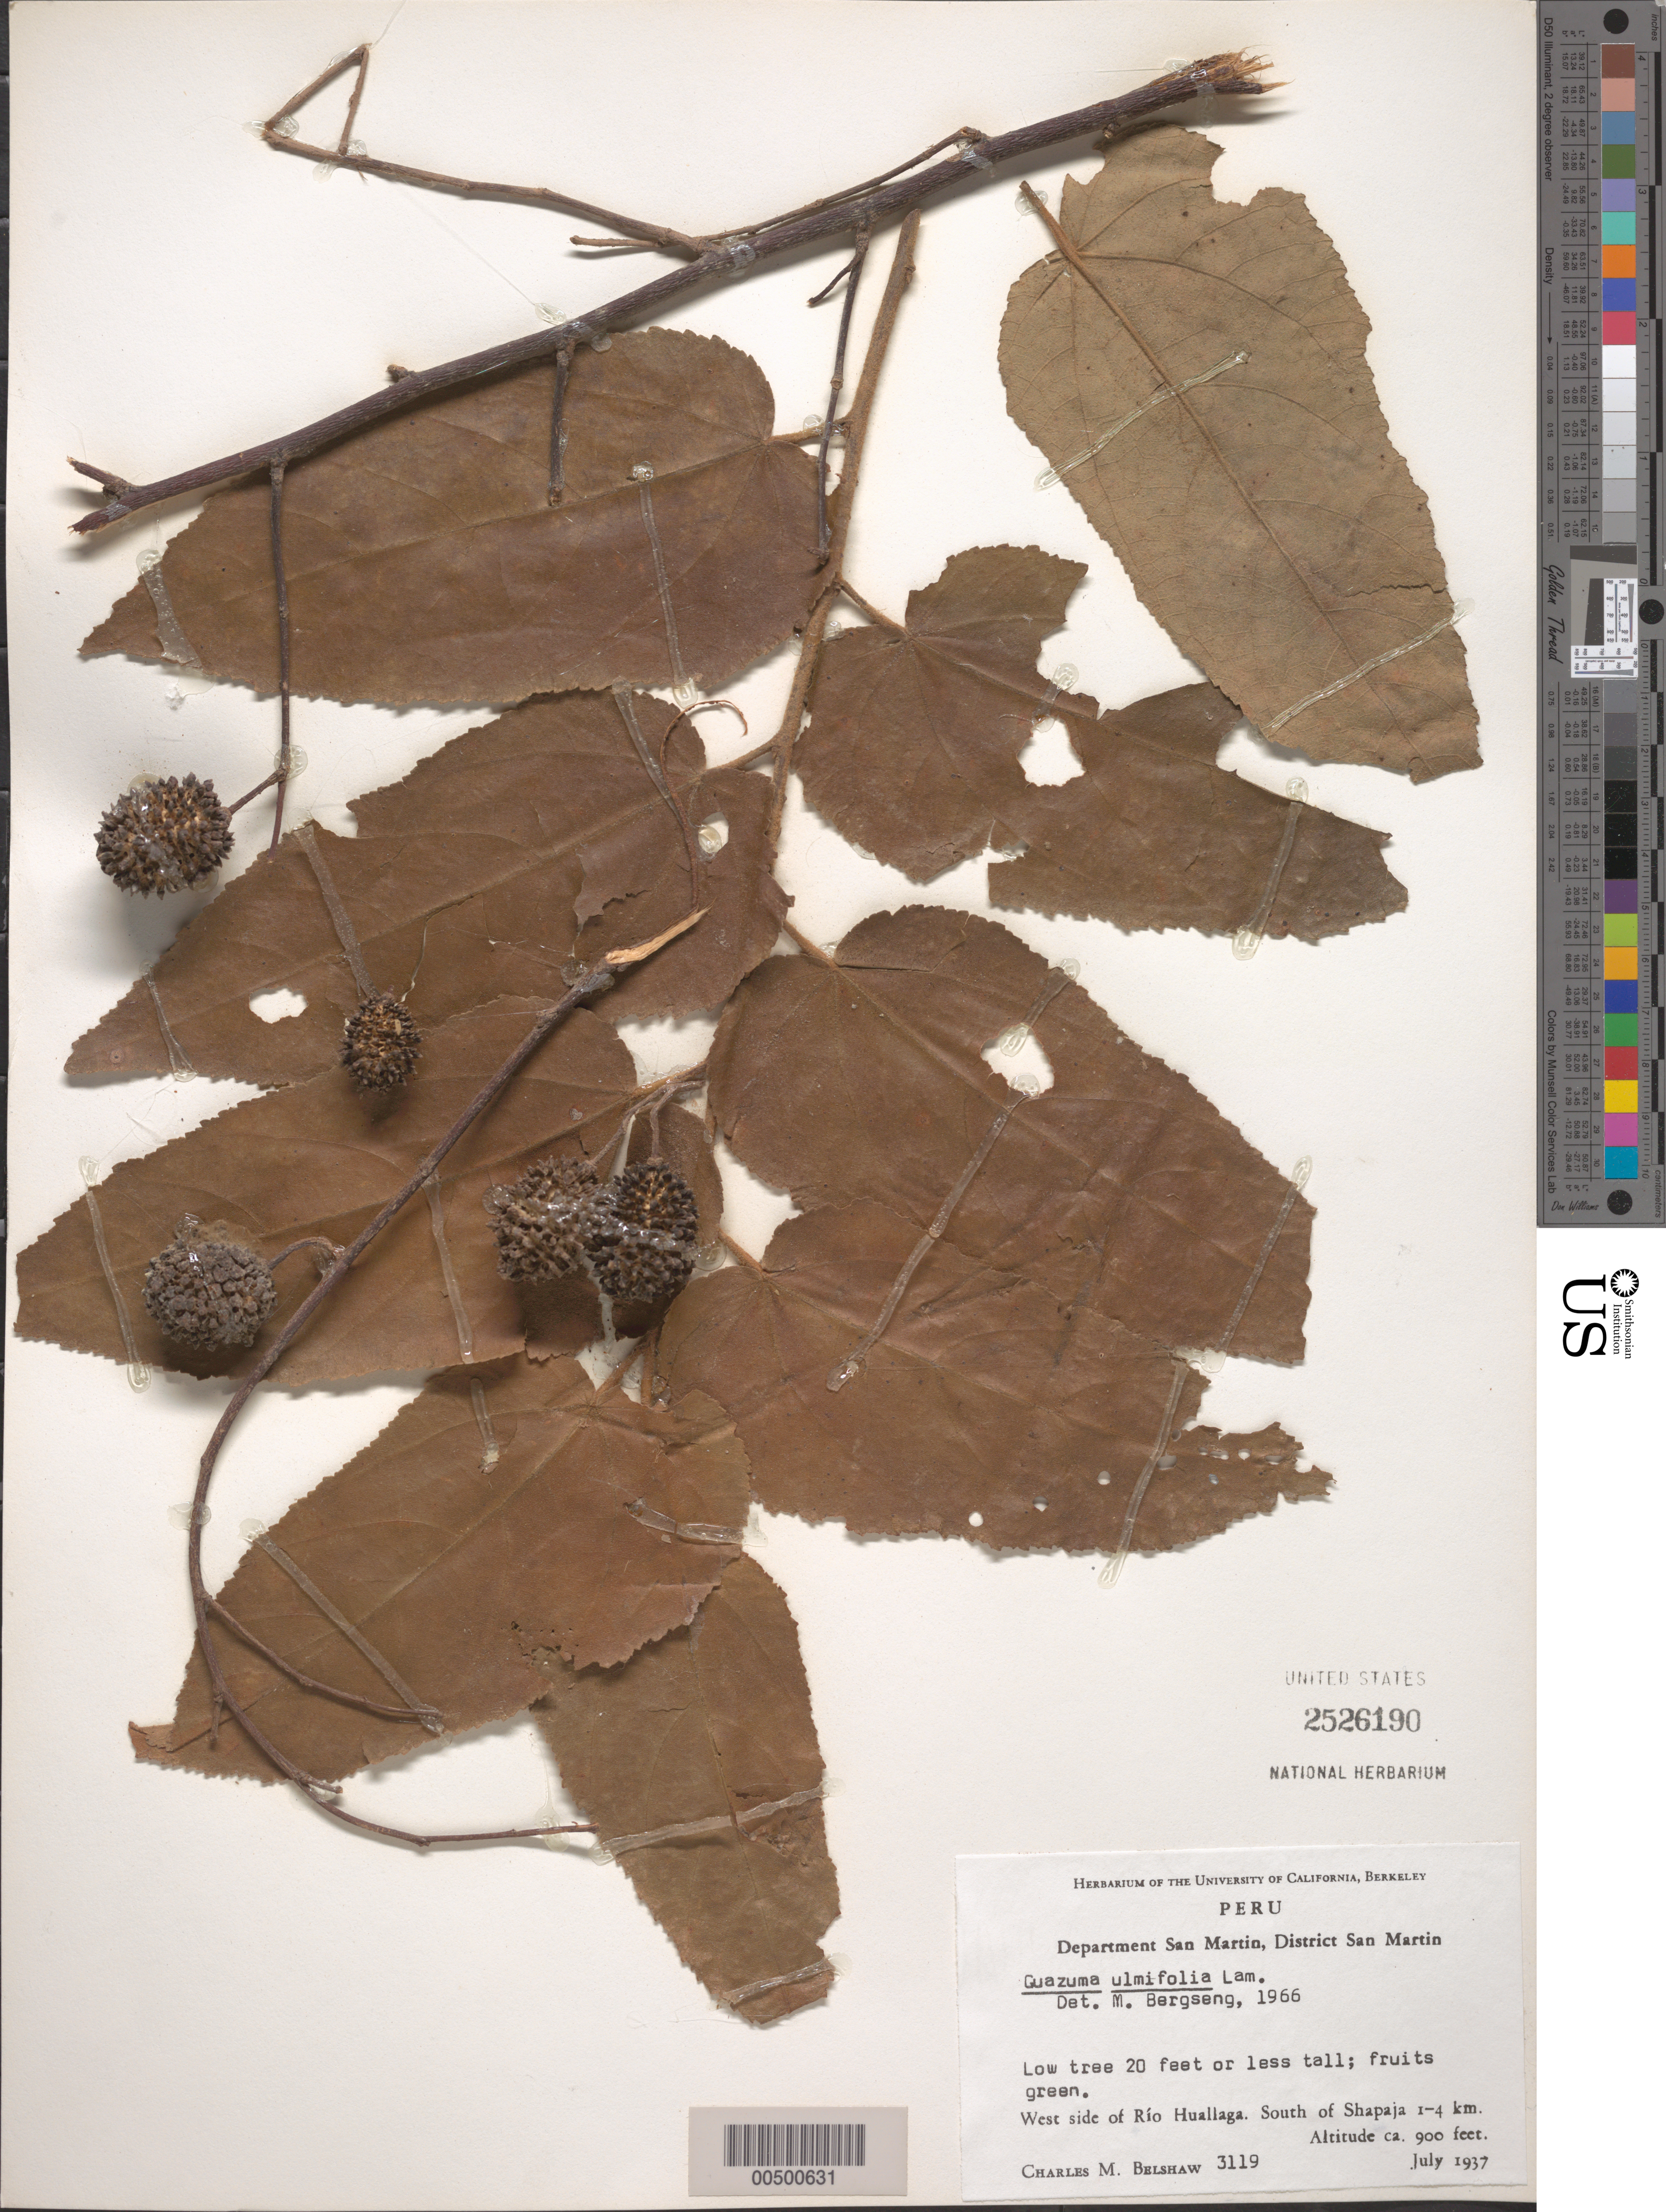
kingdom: Plantae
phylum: Tracheophyta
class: Magnoliopsida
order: Malvales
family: Malvaceae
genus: Guazuma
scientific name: Guazuma ulmifolia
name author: Lam.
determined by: Bergseng, M.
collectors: C. Shaw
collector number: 3119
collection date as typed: Jul 1937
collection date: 1937-07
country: Peru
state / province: San Martín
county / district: San Martín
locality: W side of Río Huallaga, S of Shapaja 1 - 4 km.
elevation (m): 274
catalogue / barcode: US 2526190